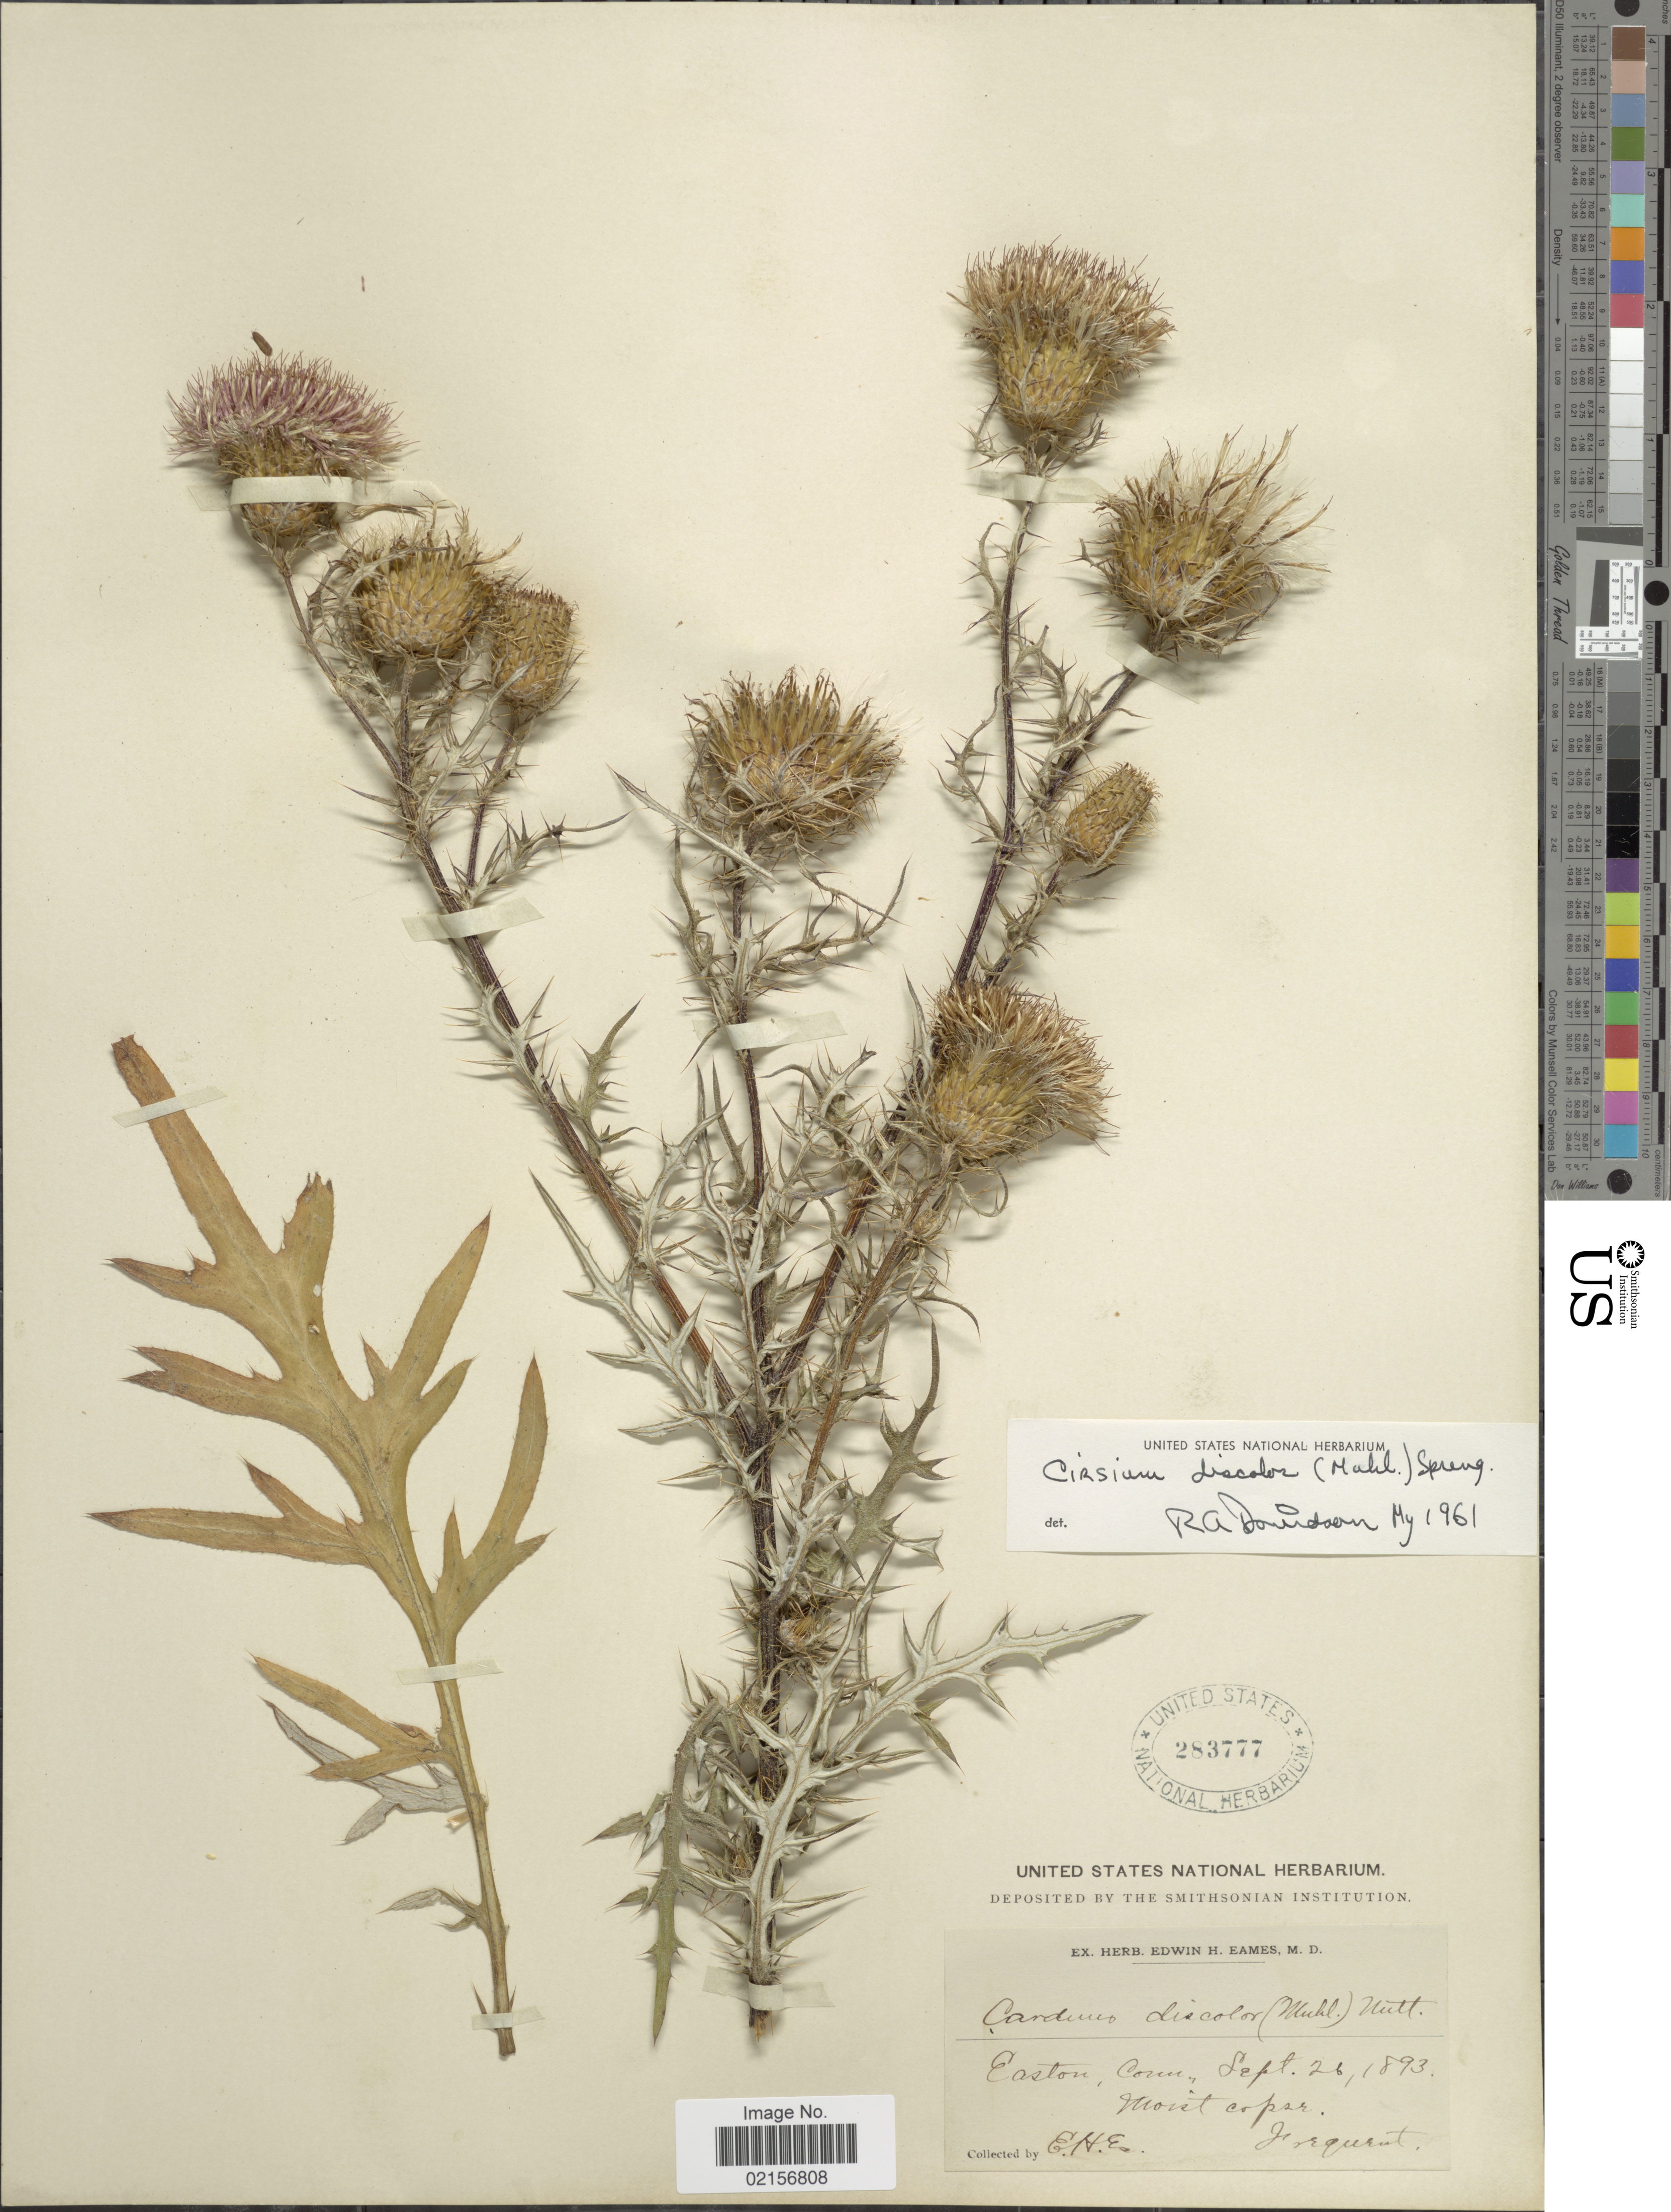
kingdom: Plantae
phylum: Tracheophyta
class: Magnoliopsida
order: Asterales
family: Asteraceae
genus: Cirsium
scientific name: Cirsium discolor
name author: (Muhl. ex Willd.) Spreng.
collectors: E. H. Eames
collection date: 1893-09-26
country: United States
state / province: Connecticut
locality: Easton, moist copses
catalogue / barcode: US 283777